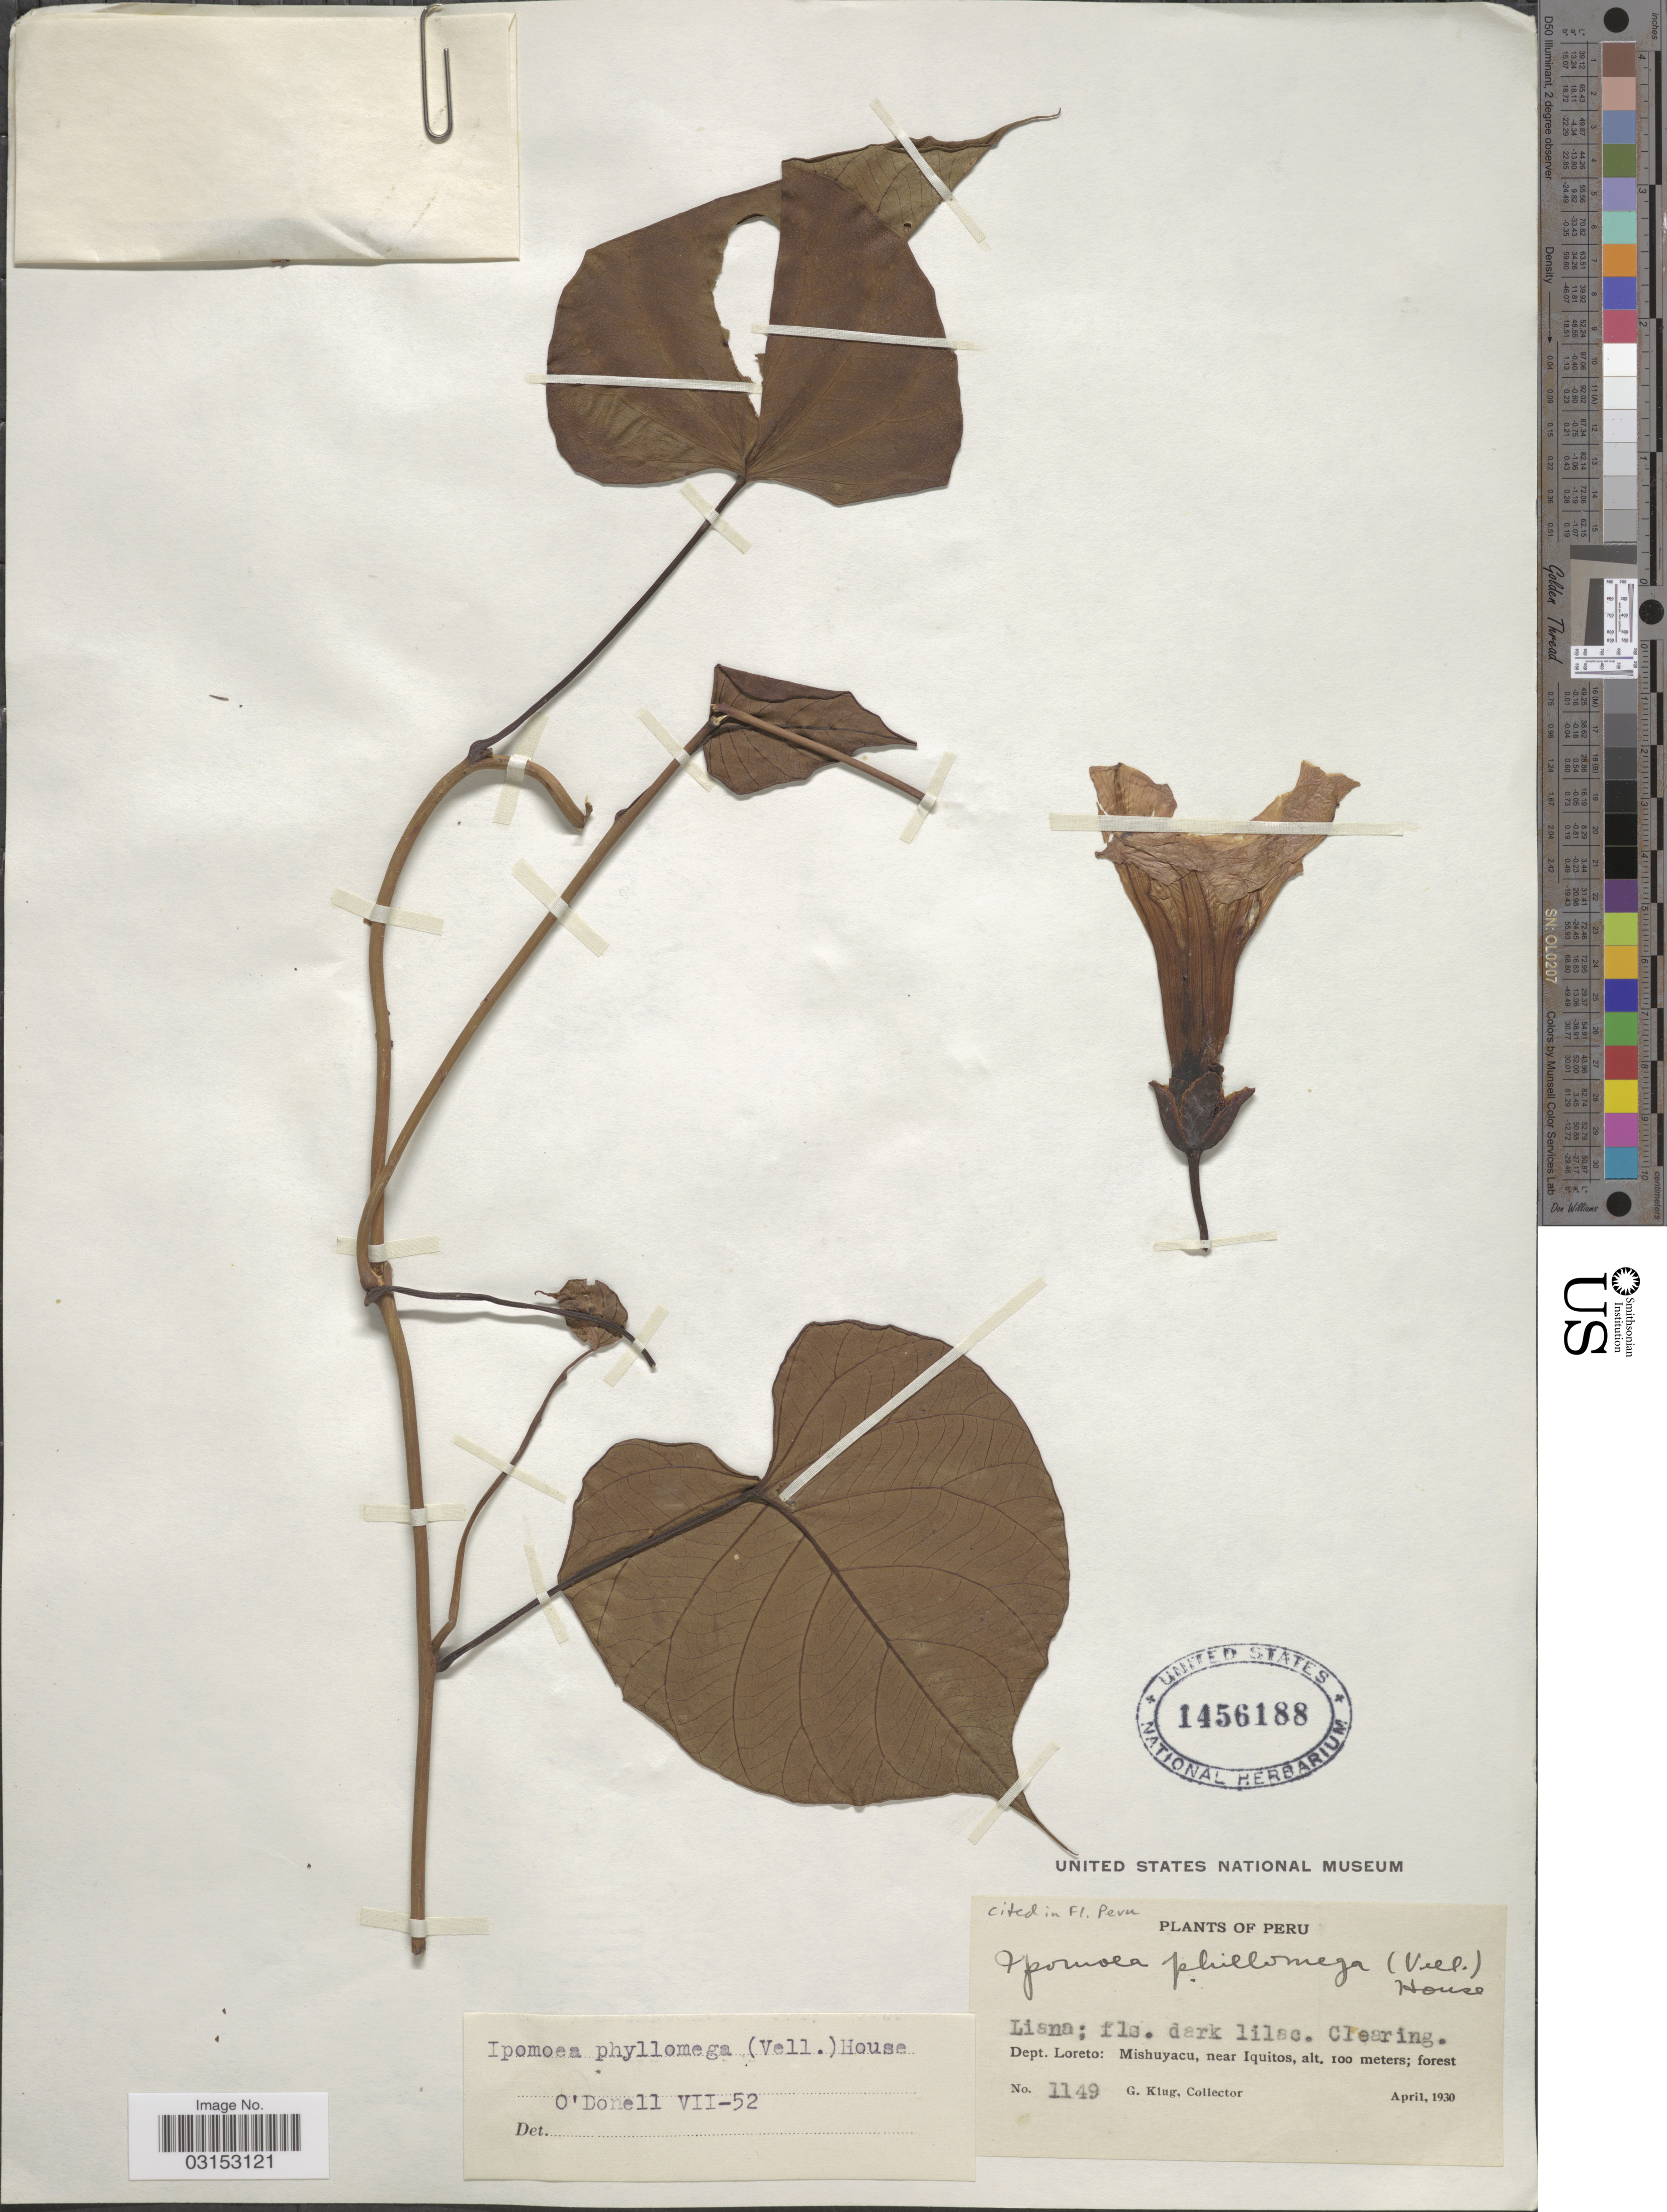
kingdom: Plantae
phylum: Tracheophyta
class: Magnoliopsida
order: Solanales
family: Convolvulaceae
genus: Ipomoea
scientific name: Ipomoea philomega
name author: (Vell.) House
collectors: G. Klug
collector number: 1149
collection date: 1930-04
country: Peru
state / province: Loreto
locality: Dept. Loreto: Mishuyacu, near Iquitos.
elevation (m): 100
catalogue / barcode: US 1456188